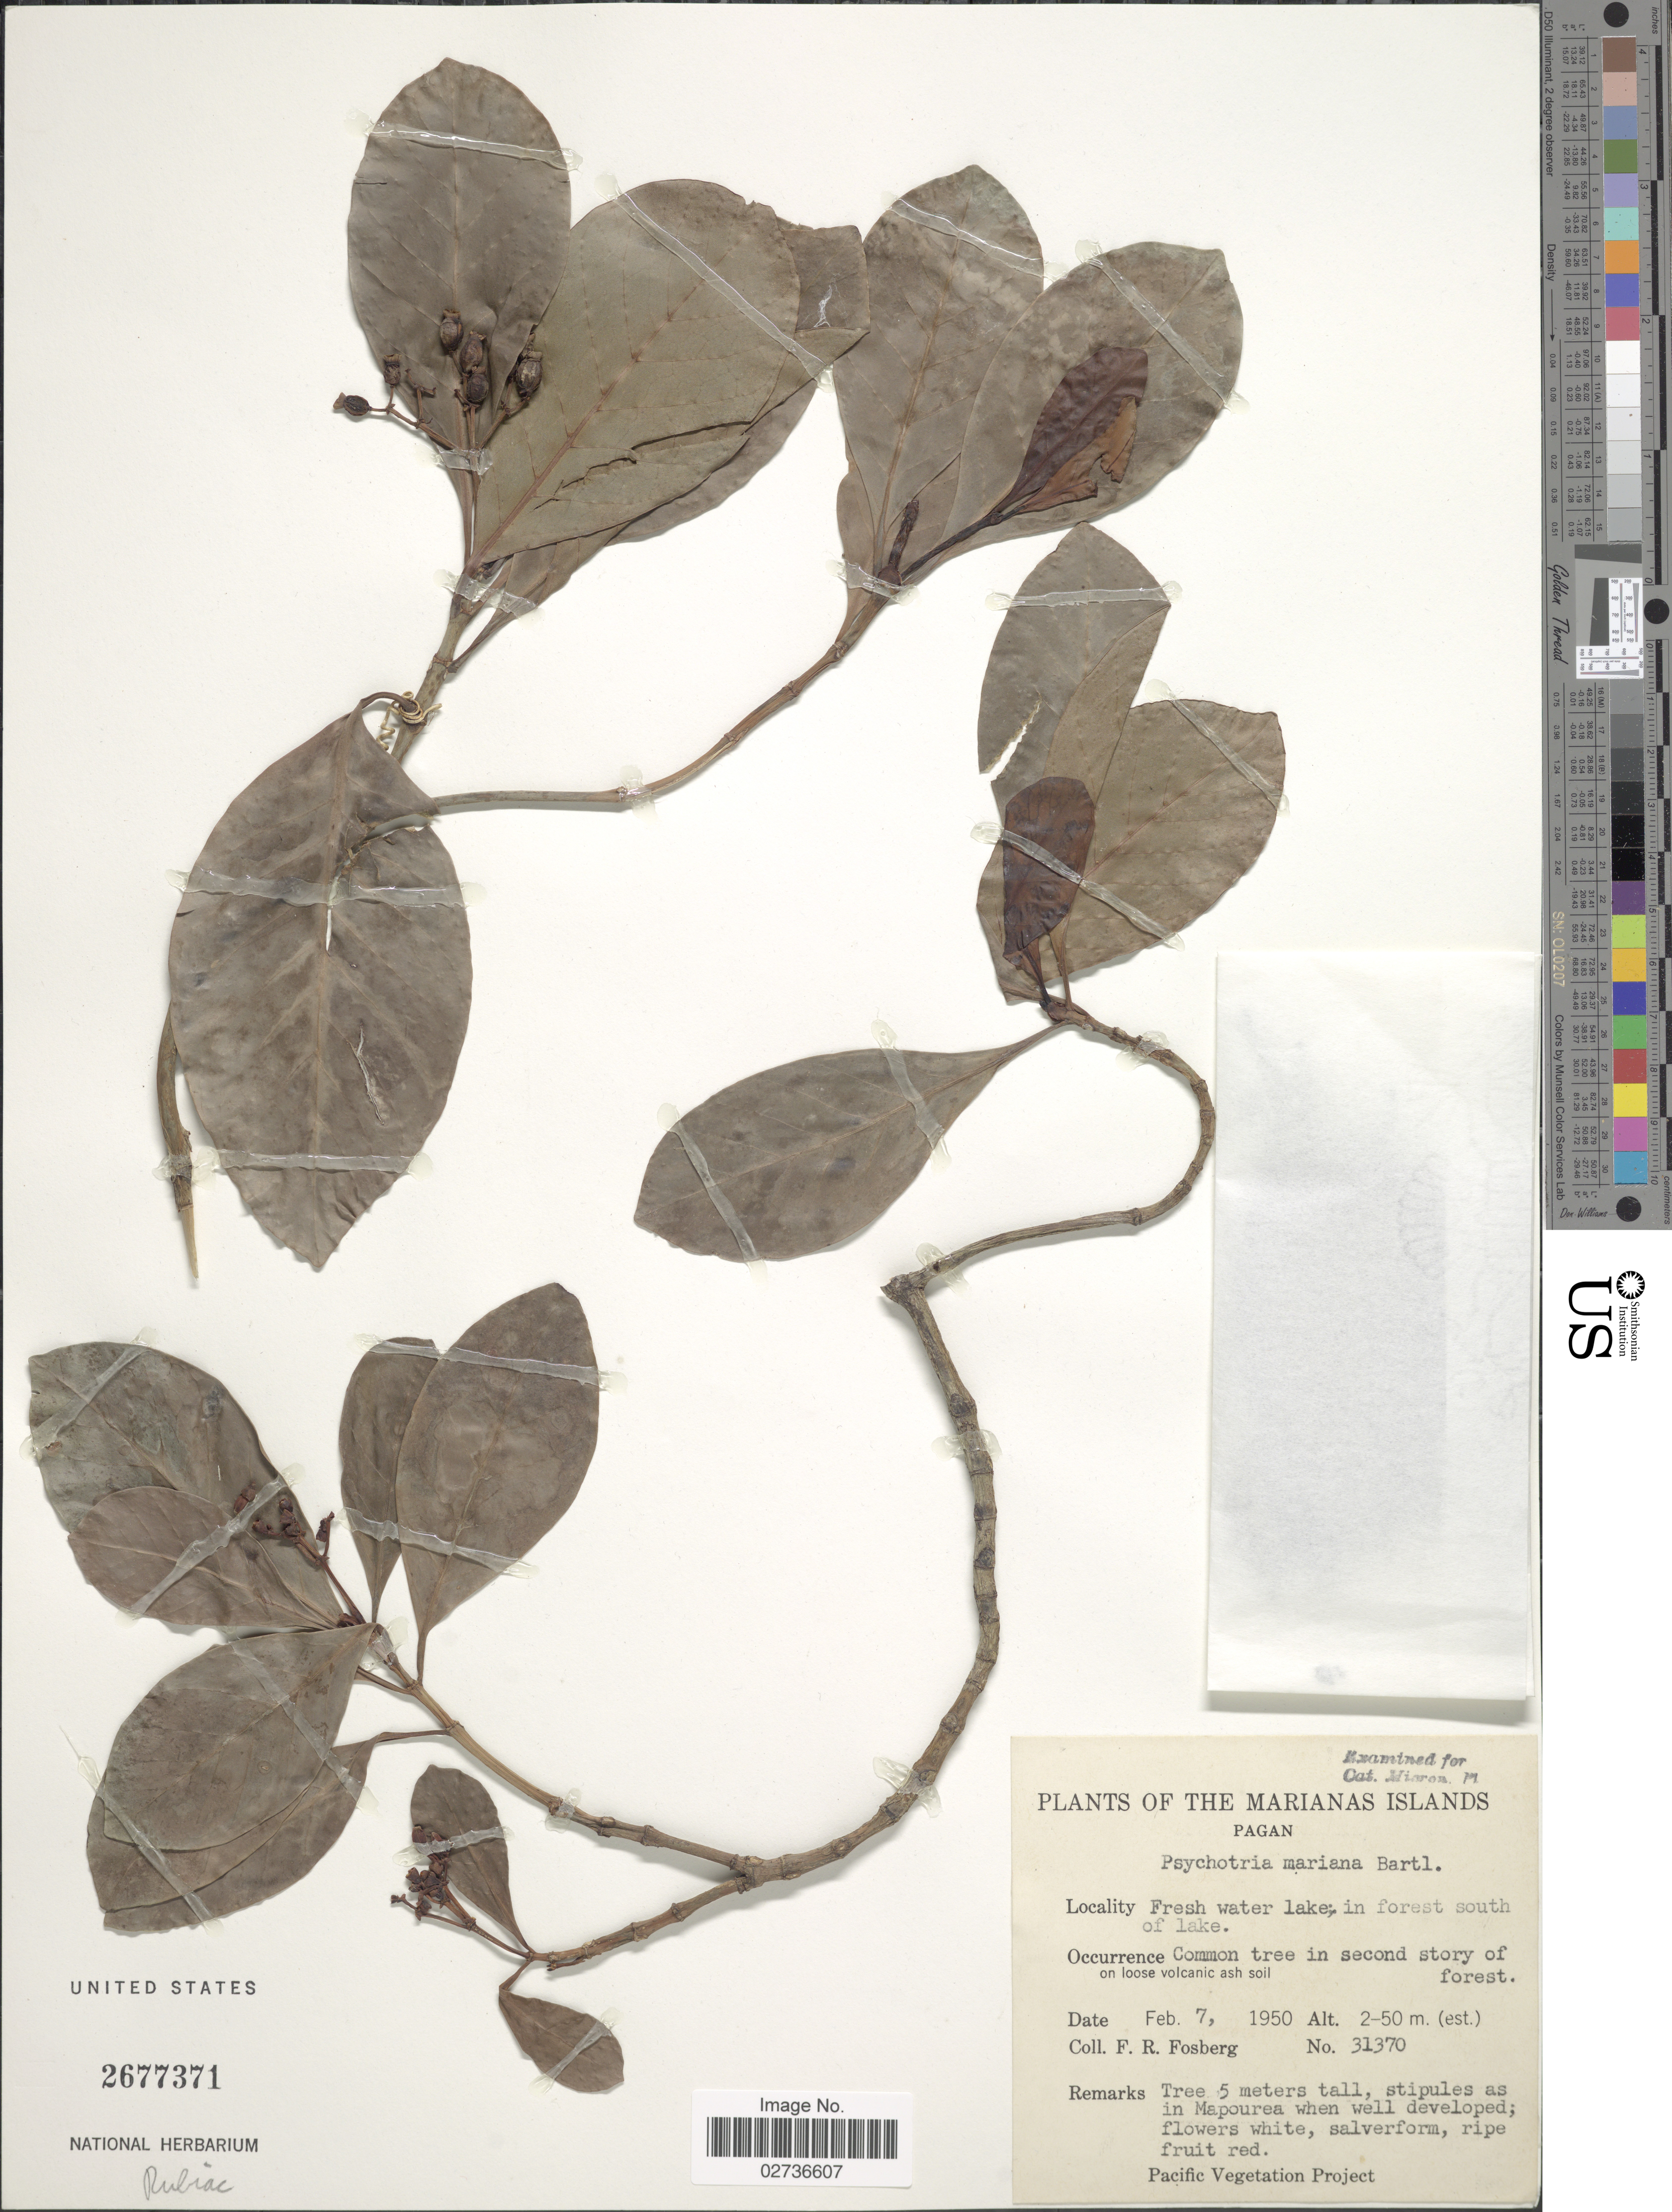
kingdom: Plantae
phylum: Tracheophyta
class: Magnoliopsida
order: Gentianales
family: Rubiaceae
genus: Psychotria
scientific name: Psychotria mariana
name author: Bartl. ex DC.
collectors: F. R. Fosberg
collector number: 31370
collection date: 1950-02-07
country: Northern Mariana Islands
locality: The Marianas Islands, Pagan, Fresh water Lake, in forest south of Lake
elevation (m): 2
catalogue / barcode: US 2677371